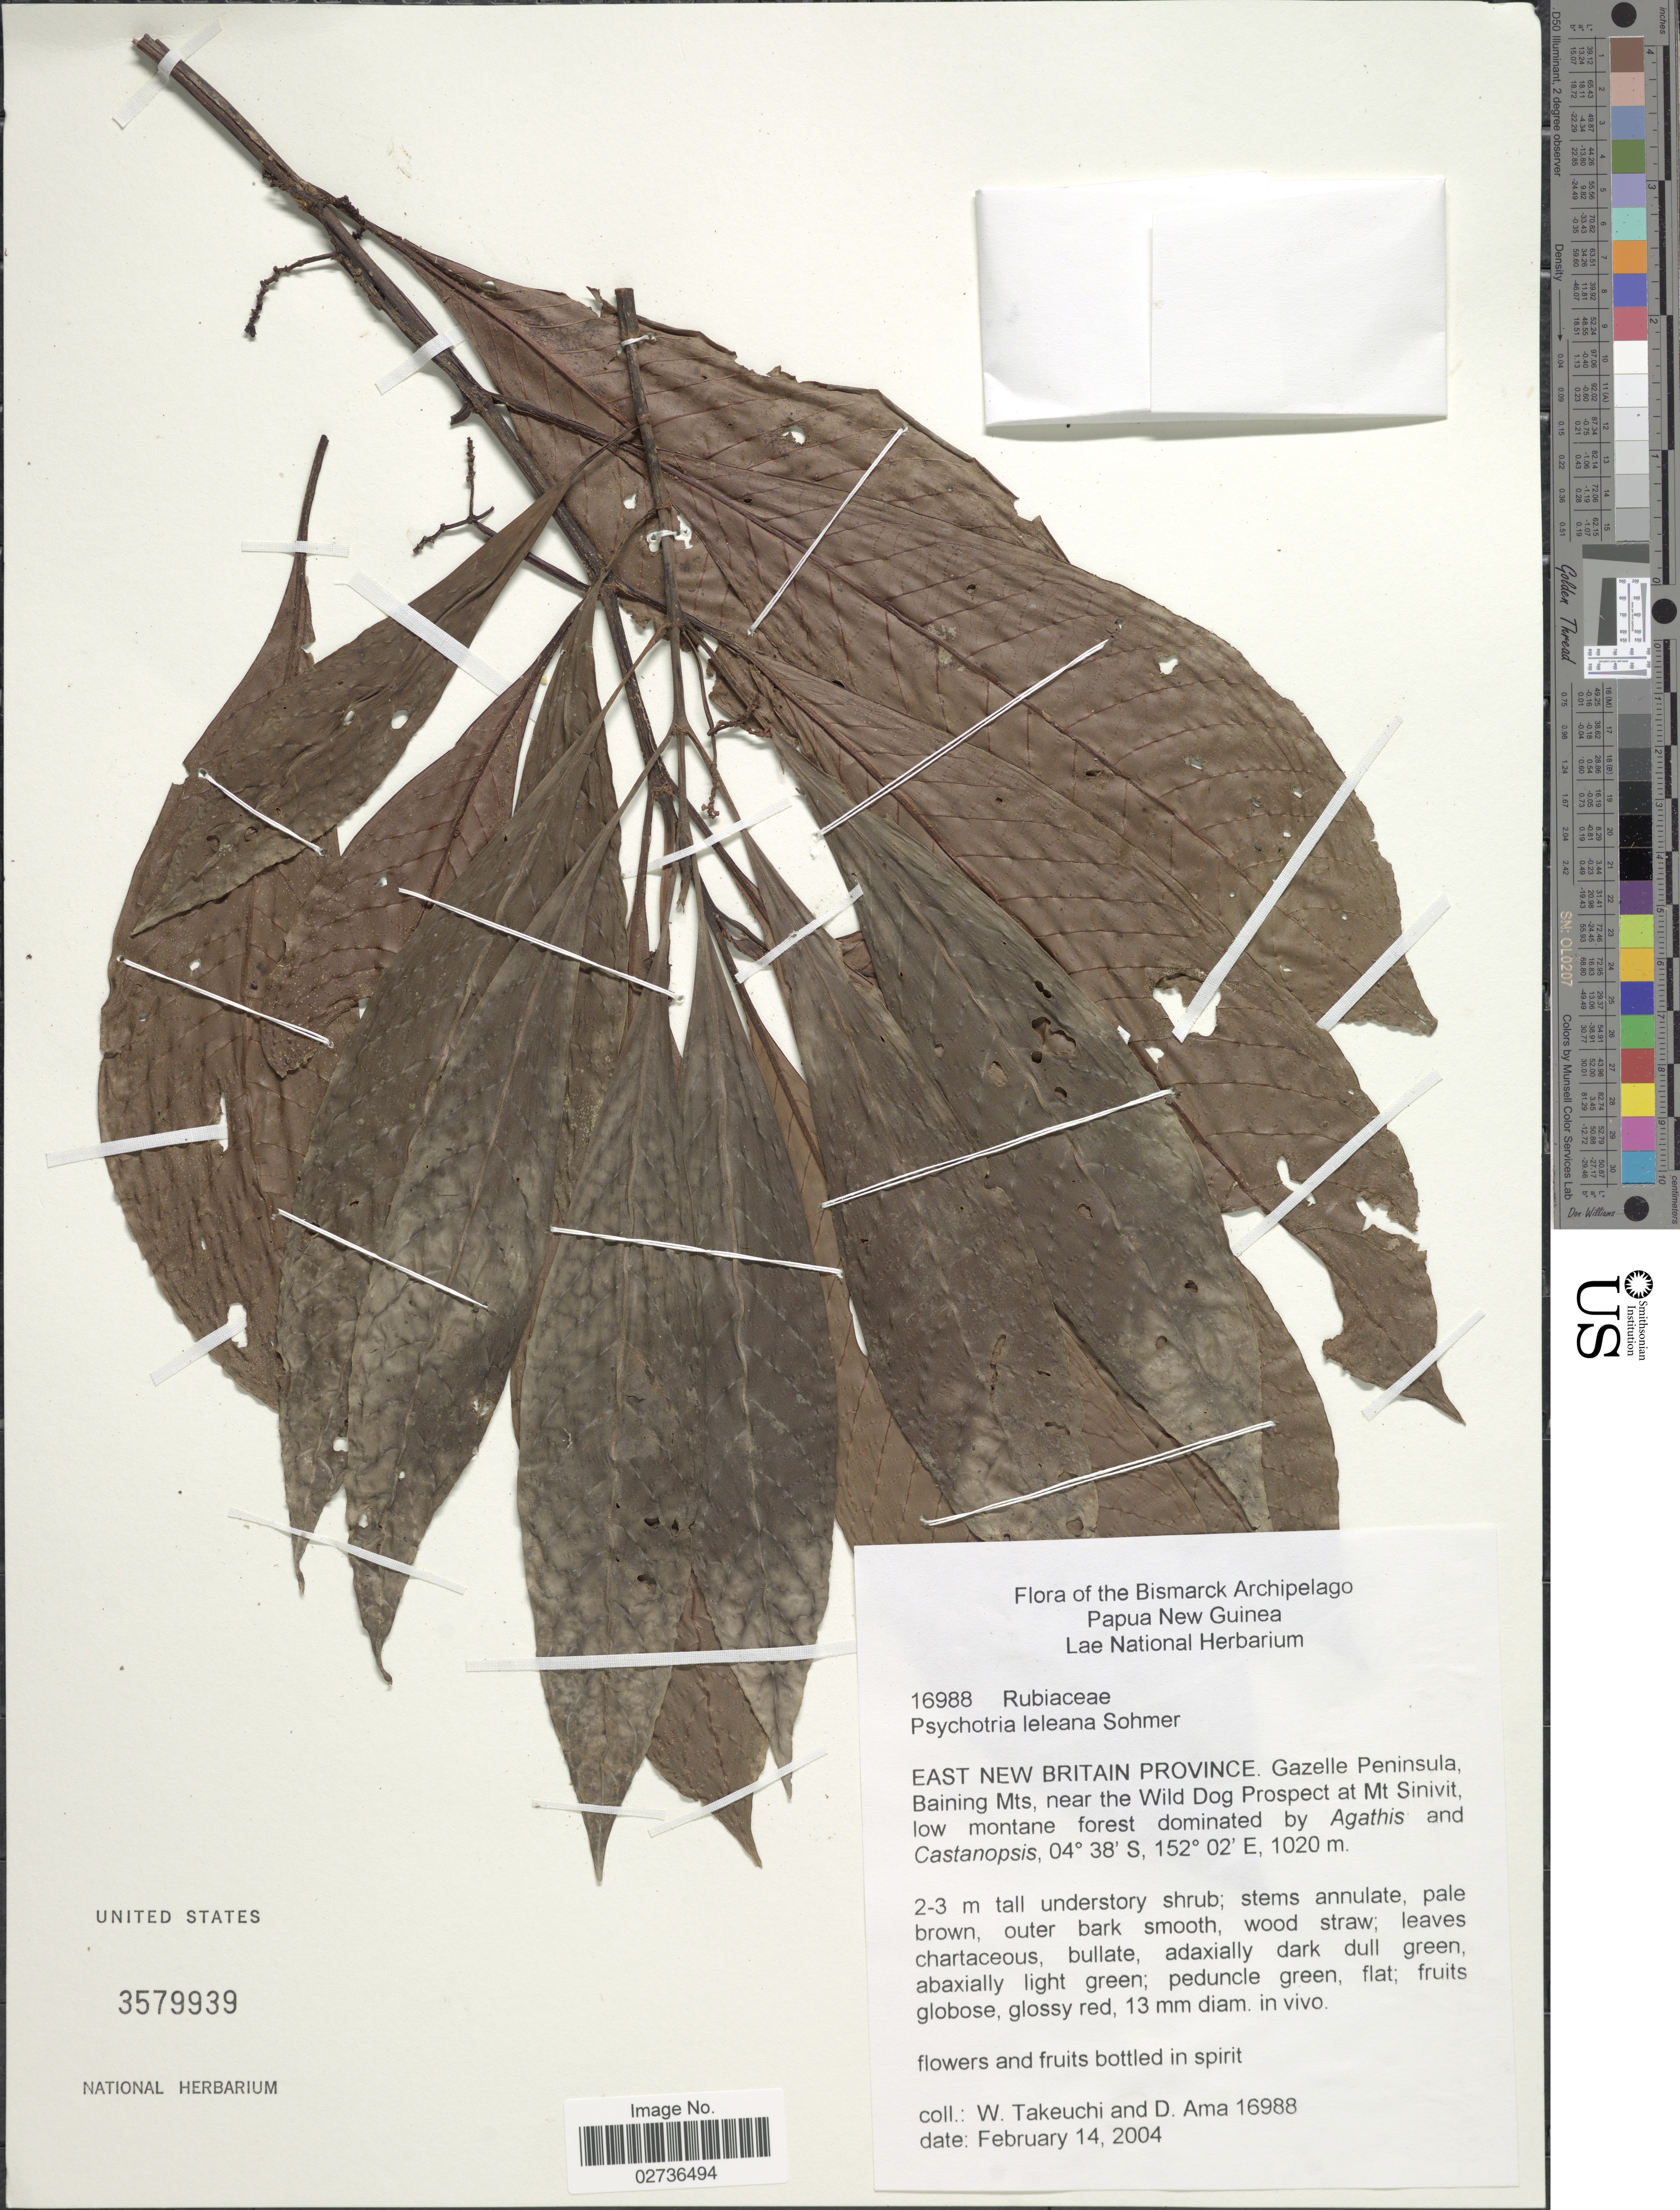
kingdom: Plantae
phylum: Tracheophyta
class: Magnoliopsida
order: Gentianales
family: Rubiaceae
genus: Psychotria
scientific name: Psychotria leleana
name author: Sohmer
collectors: W. Takeuchi & D. Ama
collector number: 16988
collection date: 2004-02-14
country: Papua New Guinea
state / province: East New Britain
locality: East New Britain Province: Gazelle Peninsula, Baining Mts, near the Wild Dog Prospect at Mt Sinivit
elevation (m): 1020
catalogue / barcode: US 3579939